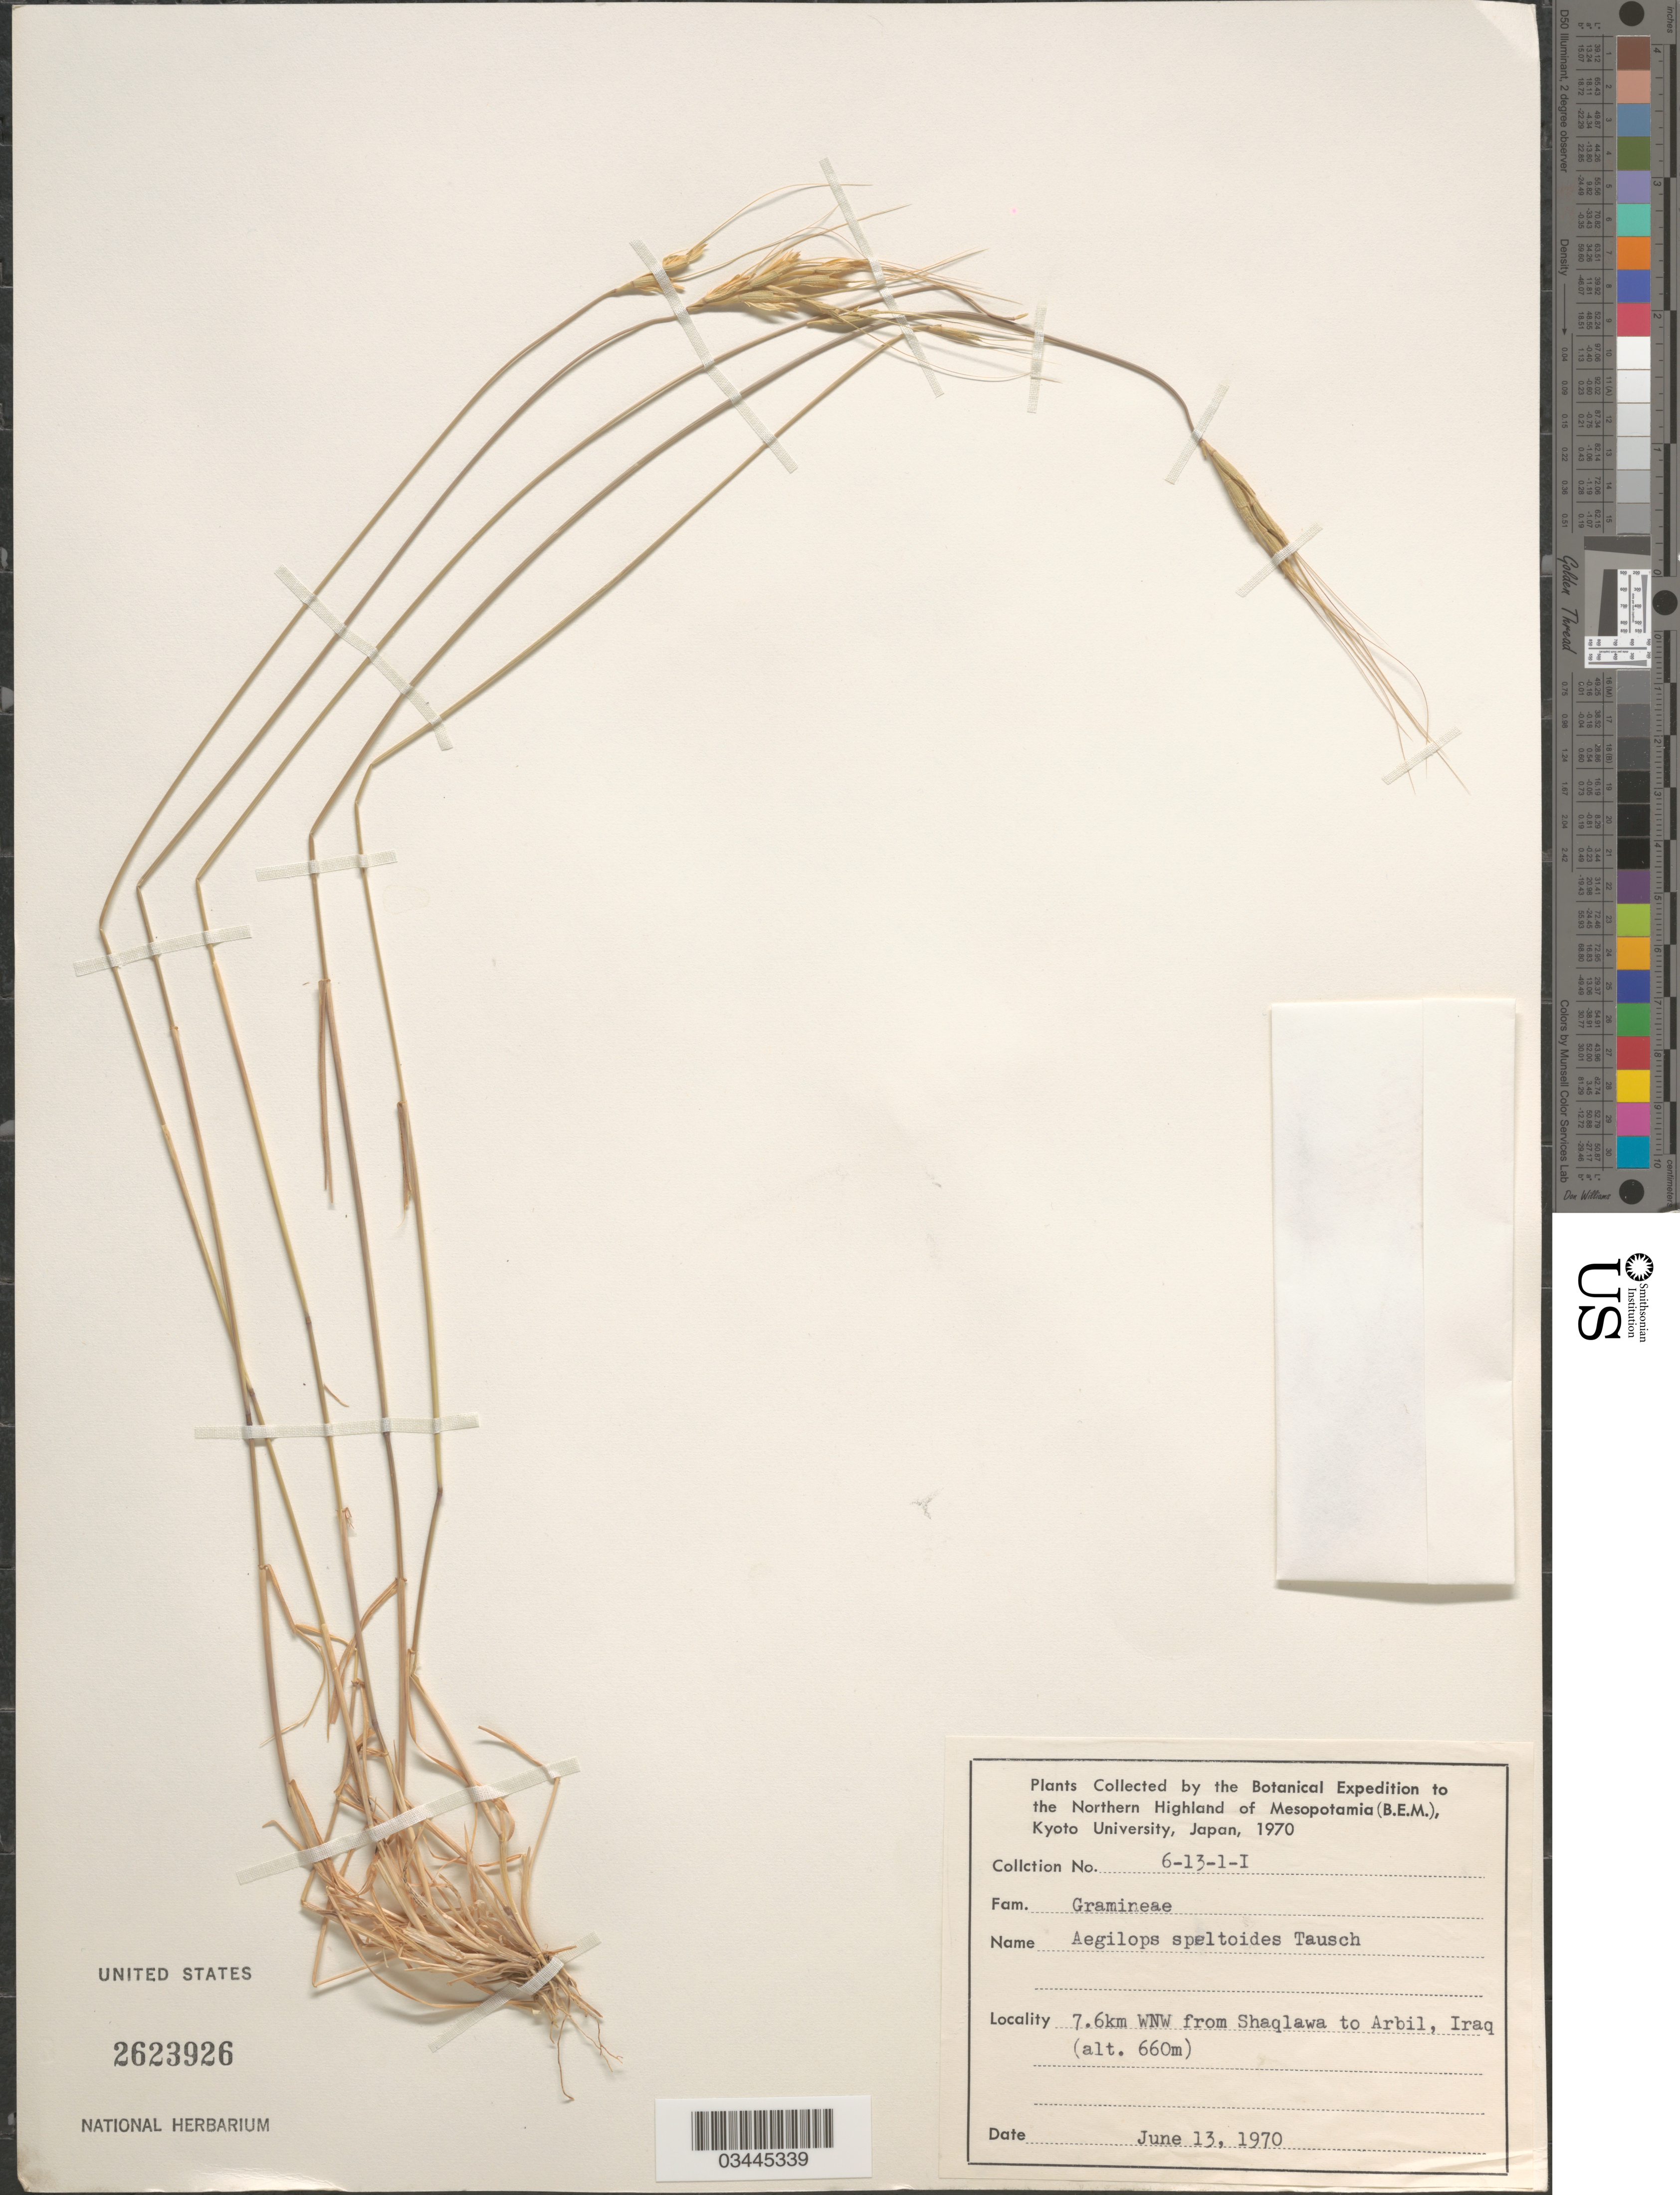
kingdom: Plantae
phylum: Tracheophyta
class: Liliopsida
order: Poales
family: Poaceae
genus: Aegilops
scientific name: Aegilops speltoides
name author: Tausch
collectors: Botanical Expedition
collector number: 6-13-1-I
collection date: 1970-06-13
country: Iraq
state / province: Arbīl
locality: To the Northern Highland of Mesopotamia (B.E.M.). 7.6km WNW from Shaqlawa to Arbil.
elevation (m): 660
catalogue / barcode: US 2623926